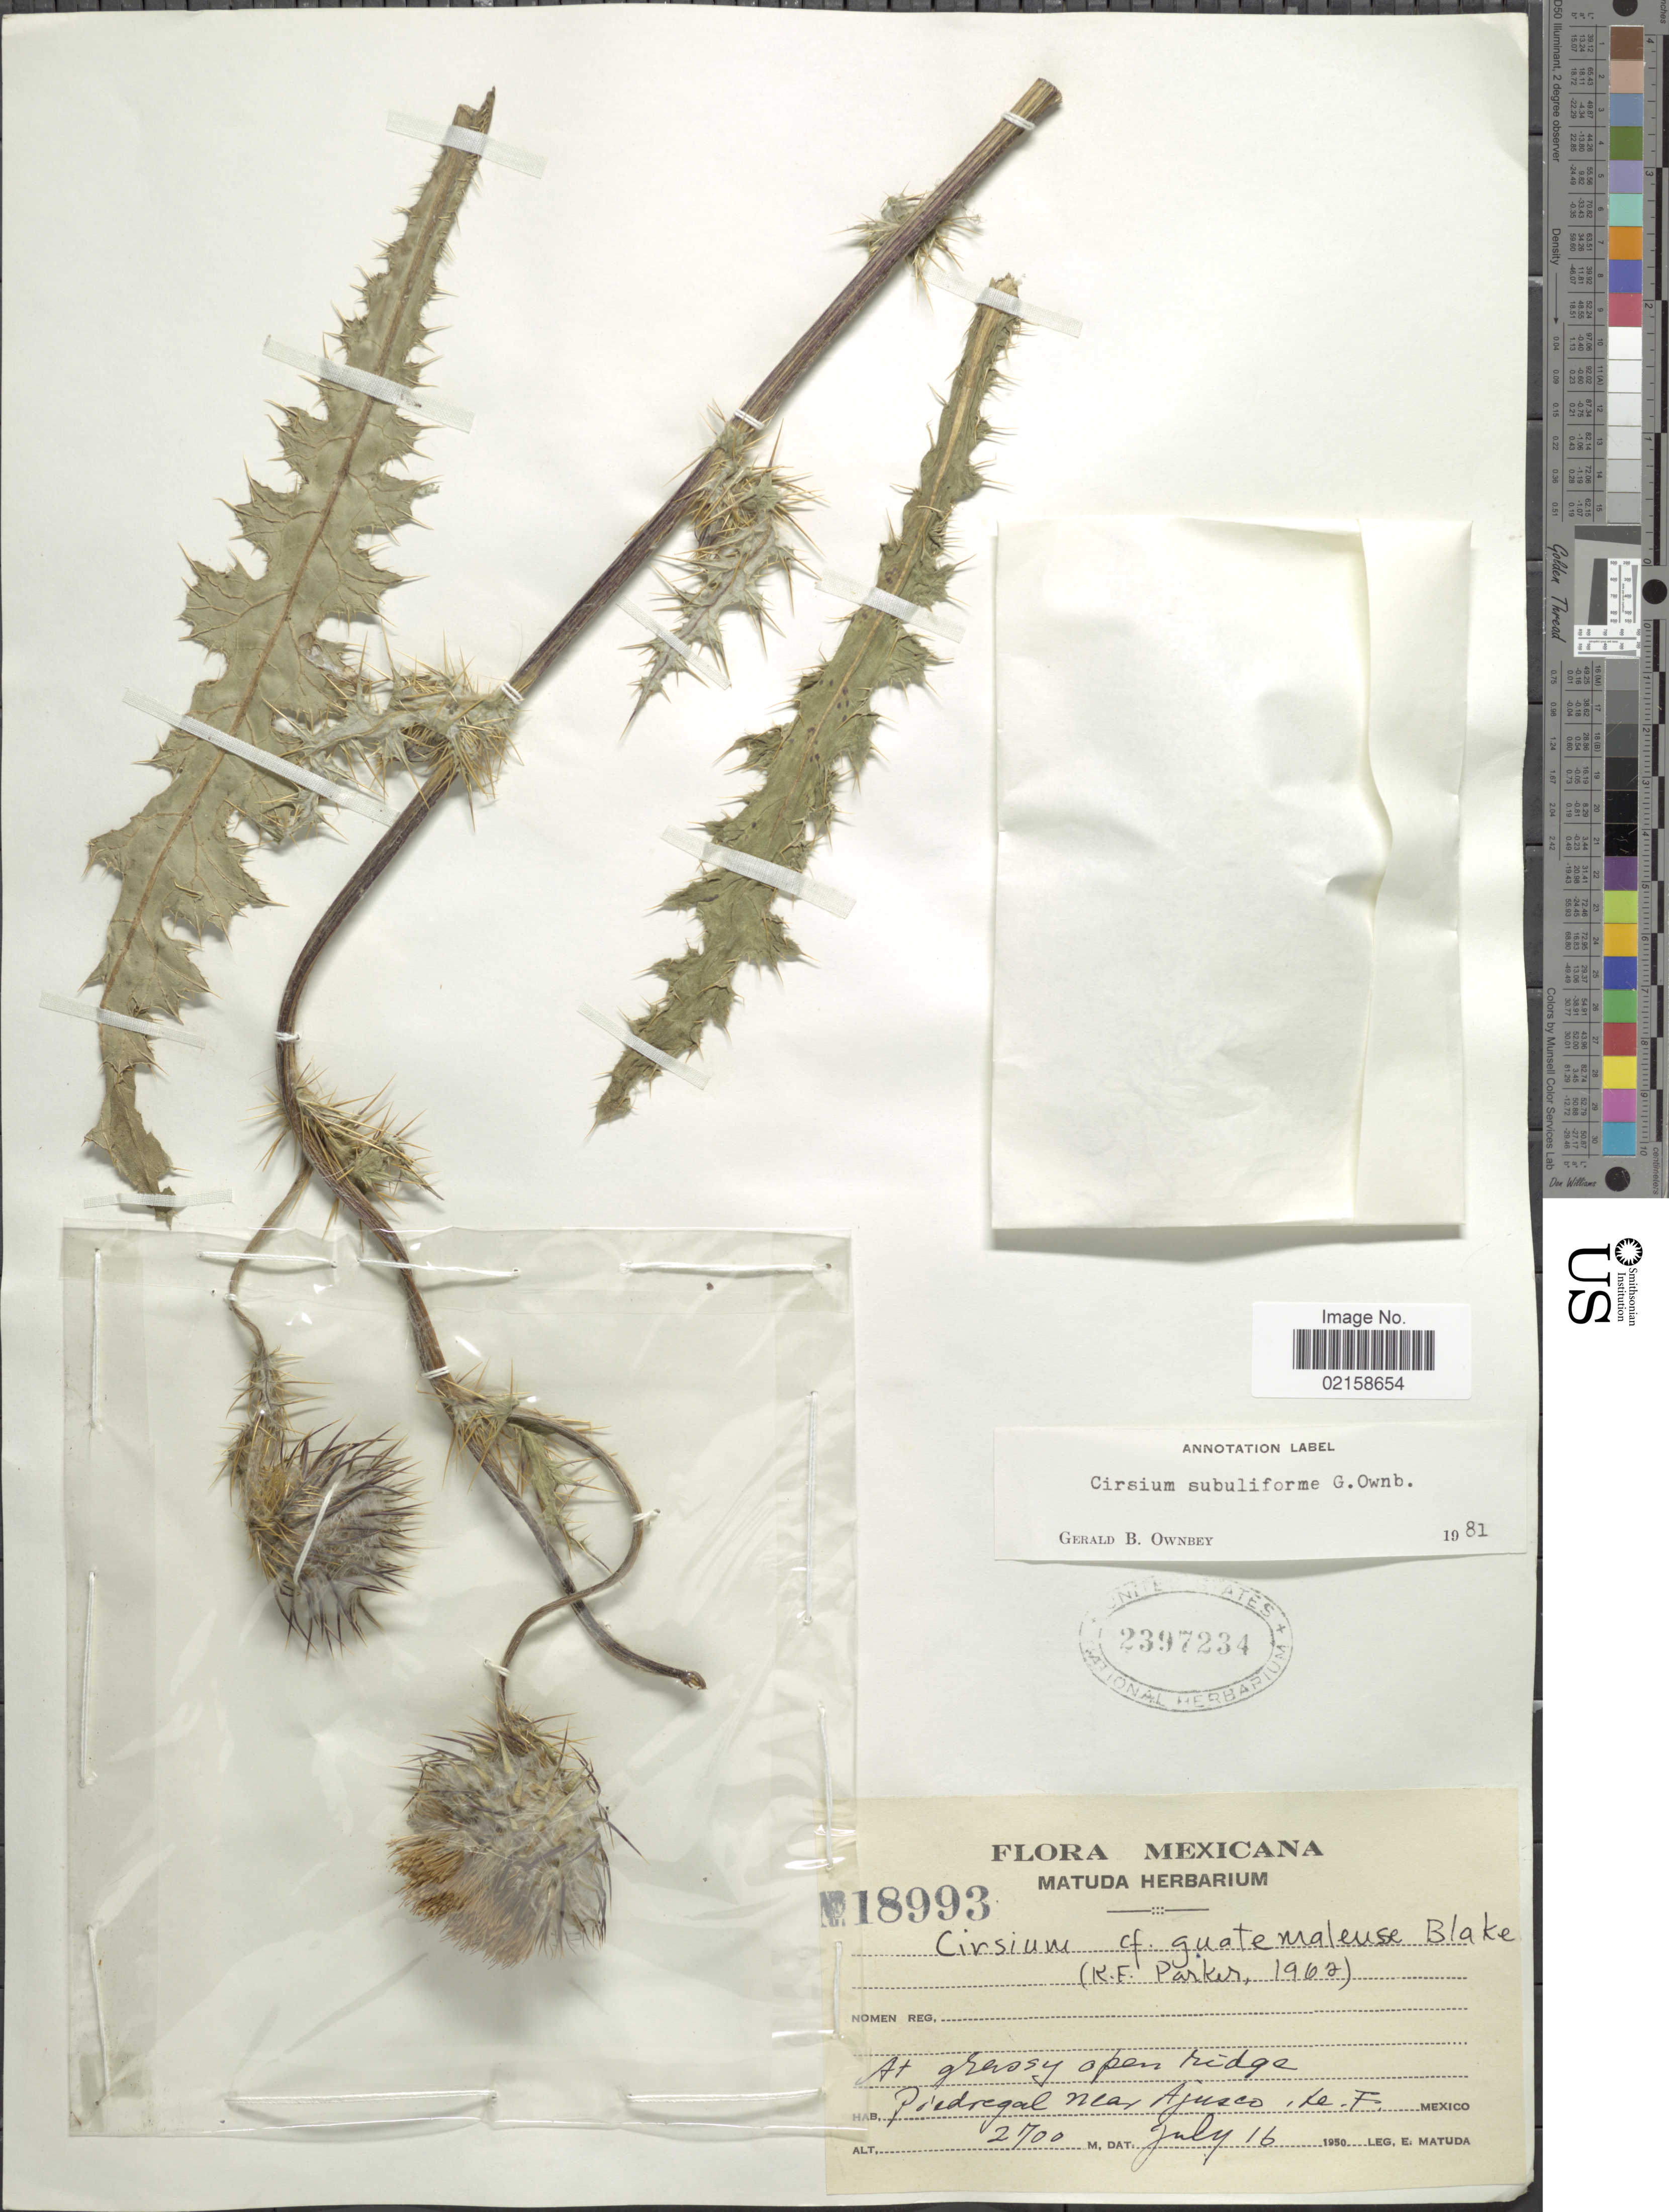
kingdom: Plantae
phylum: Tracheophyta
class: Magnoliopsida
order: Asterales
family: Asteraceae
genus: Cirsium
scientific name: Cirsium subuliforme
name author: G.B. Ownbey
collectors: E. Matuda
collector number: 18993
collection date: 1950-07-16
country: Mexico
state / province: Distrito Federal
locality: At grassy open ridge, Piedregal near Ajusco.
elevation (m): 2700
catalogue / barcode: US 2397234